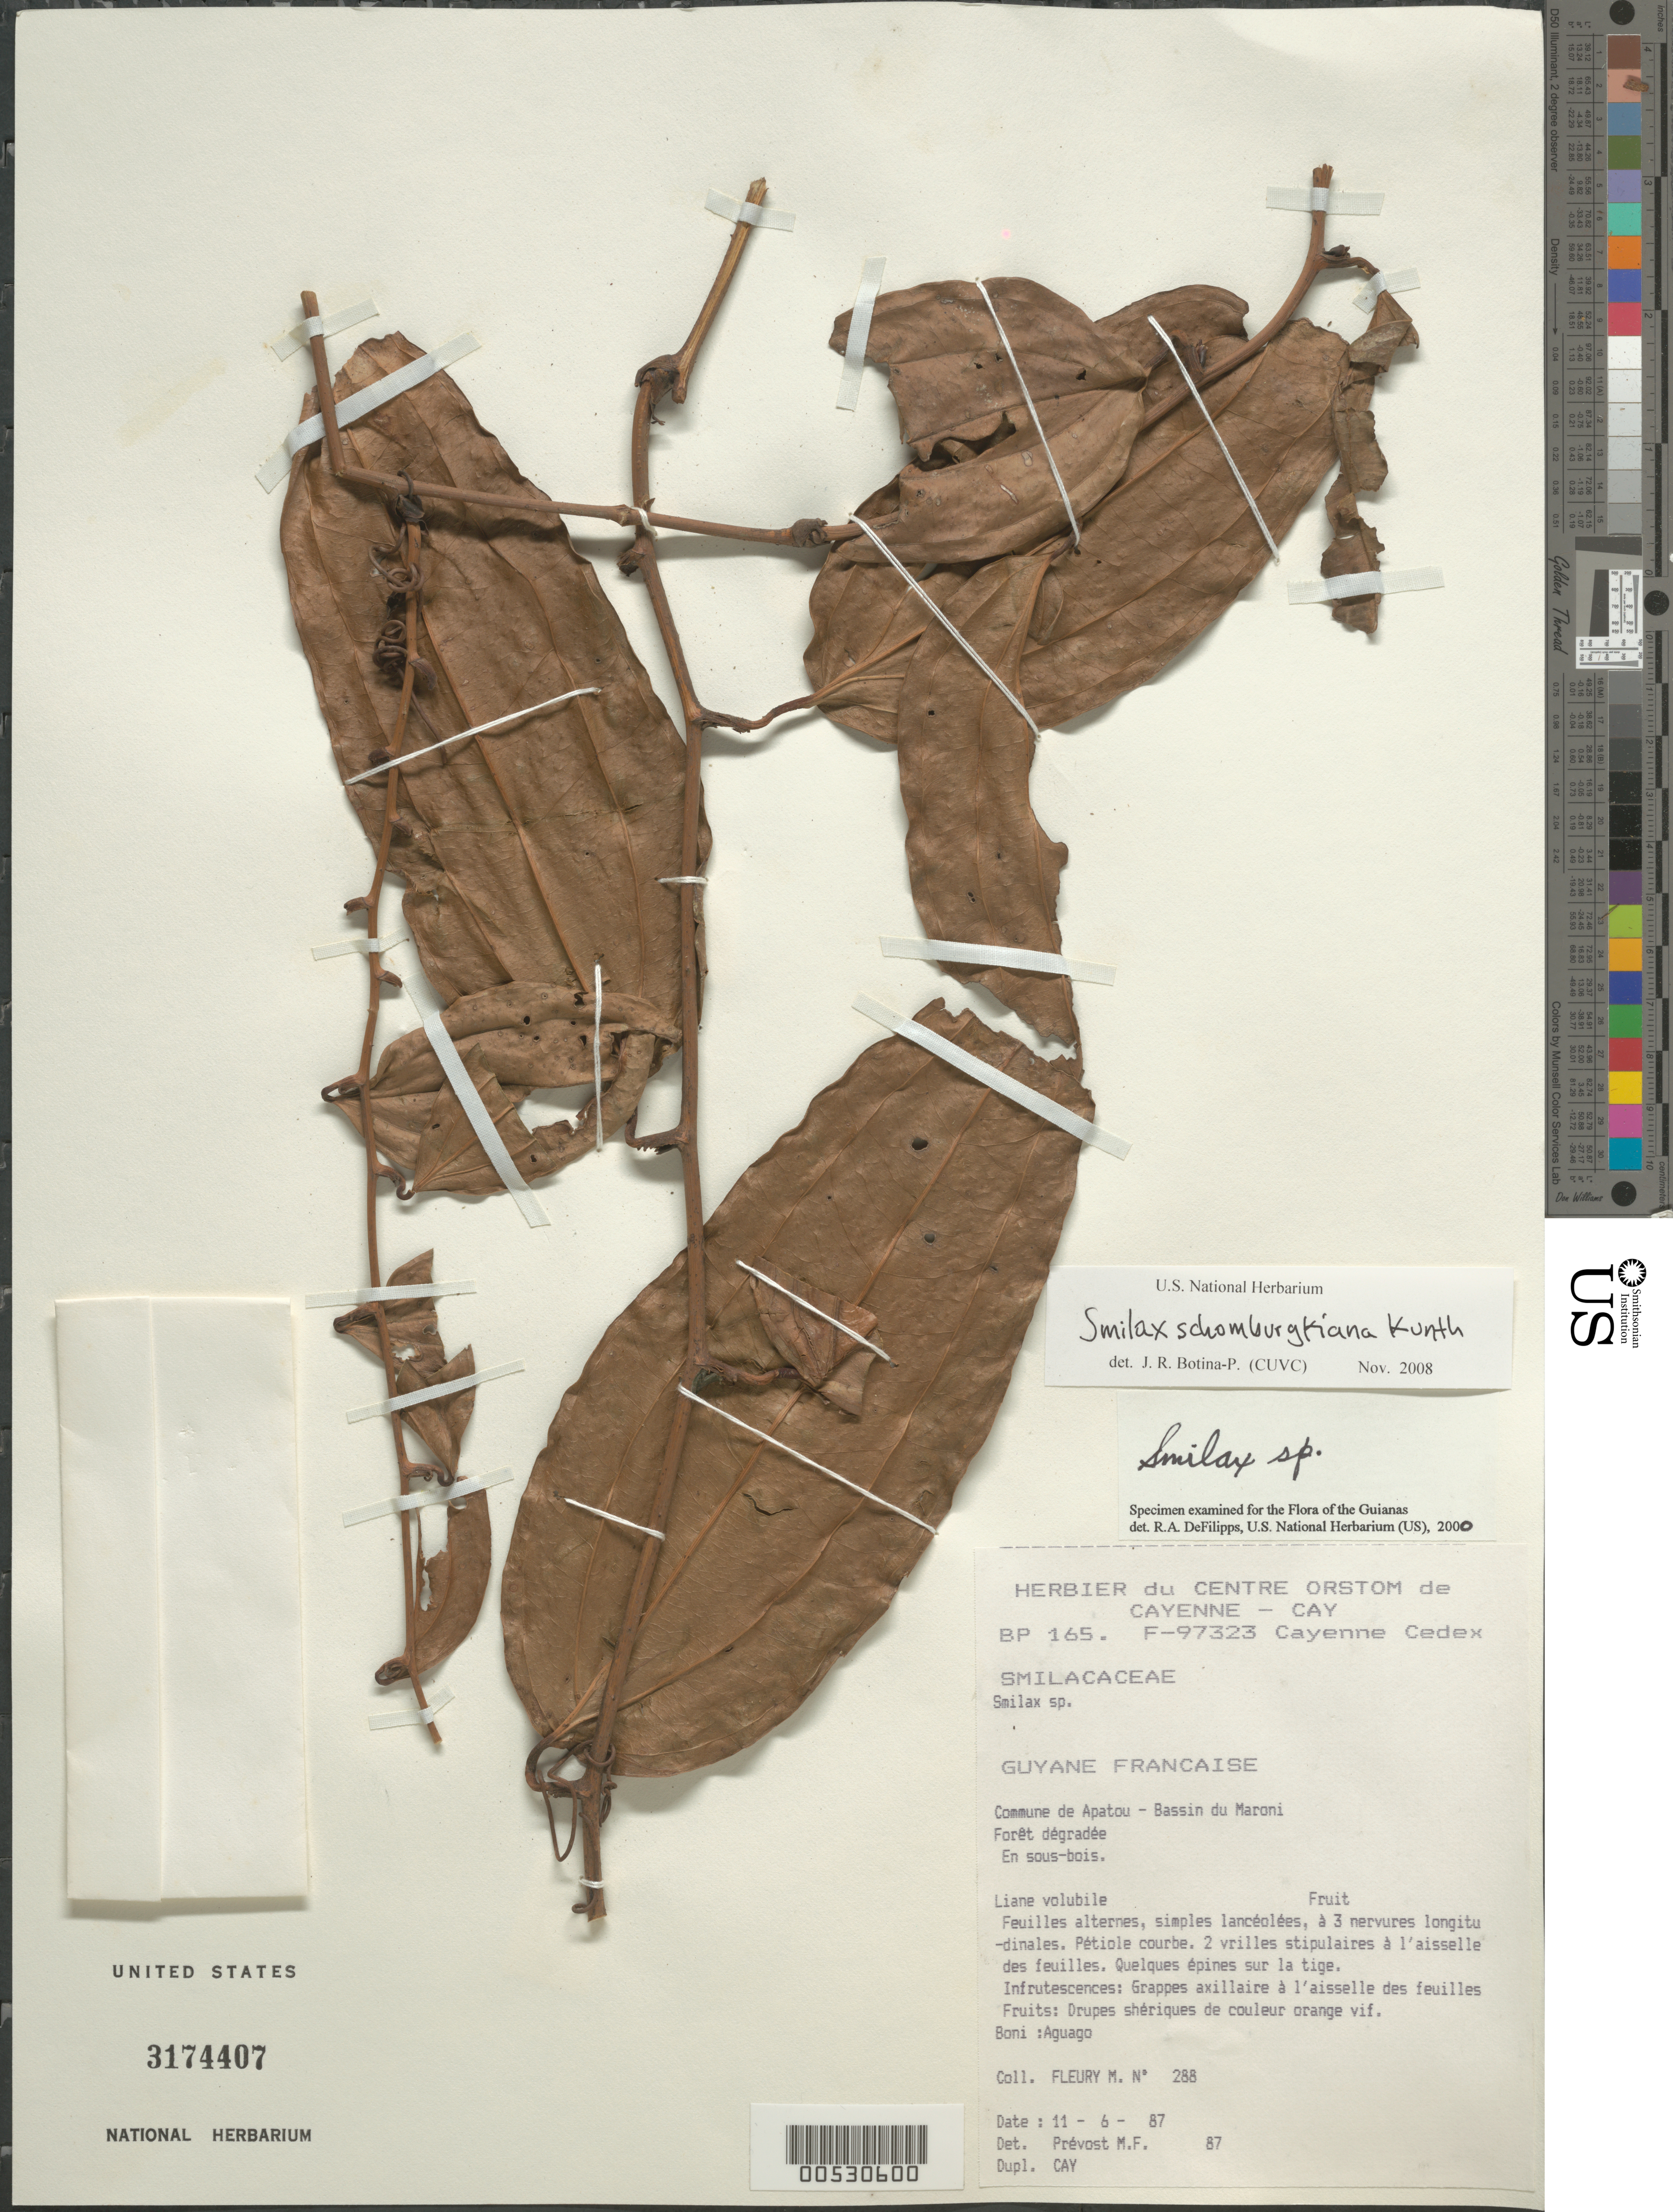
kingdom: Plantae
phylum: Tracheophyta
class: Liliopsida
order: Liliales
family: Smilacaceae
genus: Smilax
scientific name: Smilax schomburgkiana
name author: Kunth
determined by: Botina-P., J. R.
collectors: M. Fleury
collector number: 288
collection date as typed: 11-Jun-87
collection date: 1987-06-11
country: French Guiana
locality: Commune d'Apatou, Bassin du Maroni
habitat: Understory of disturbed forest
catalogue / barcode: US 3174407